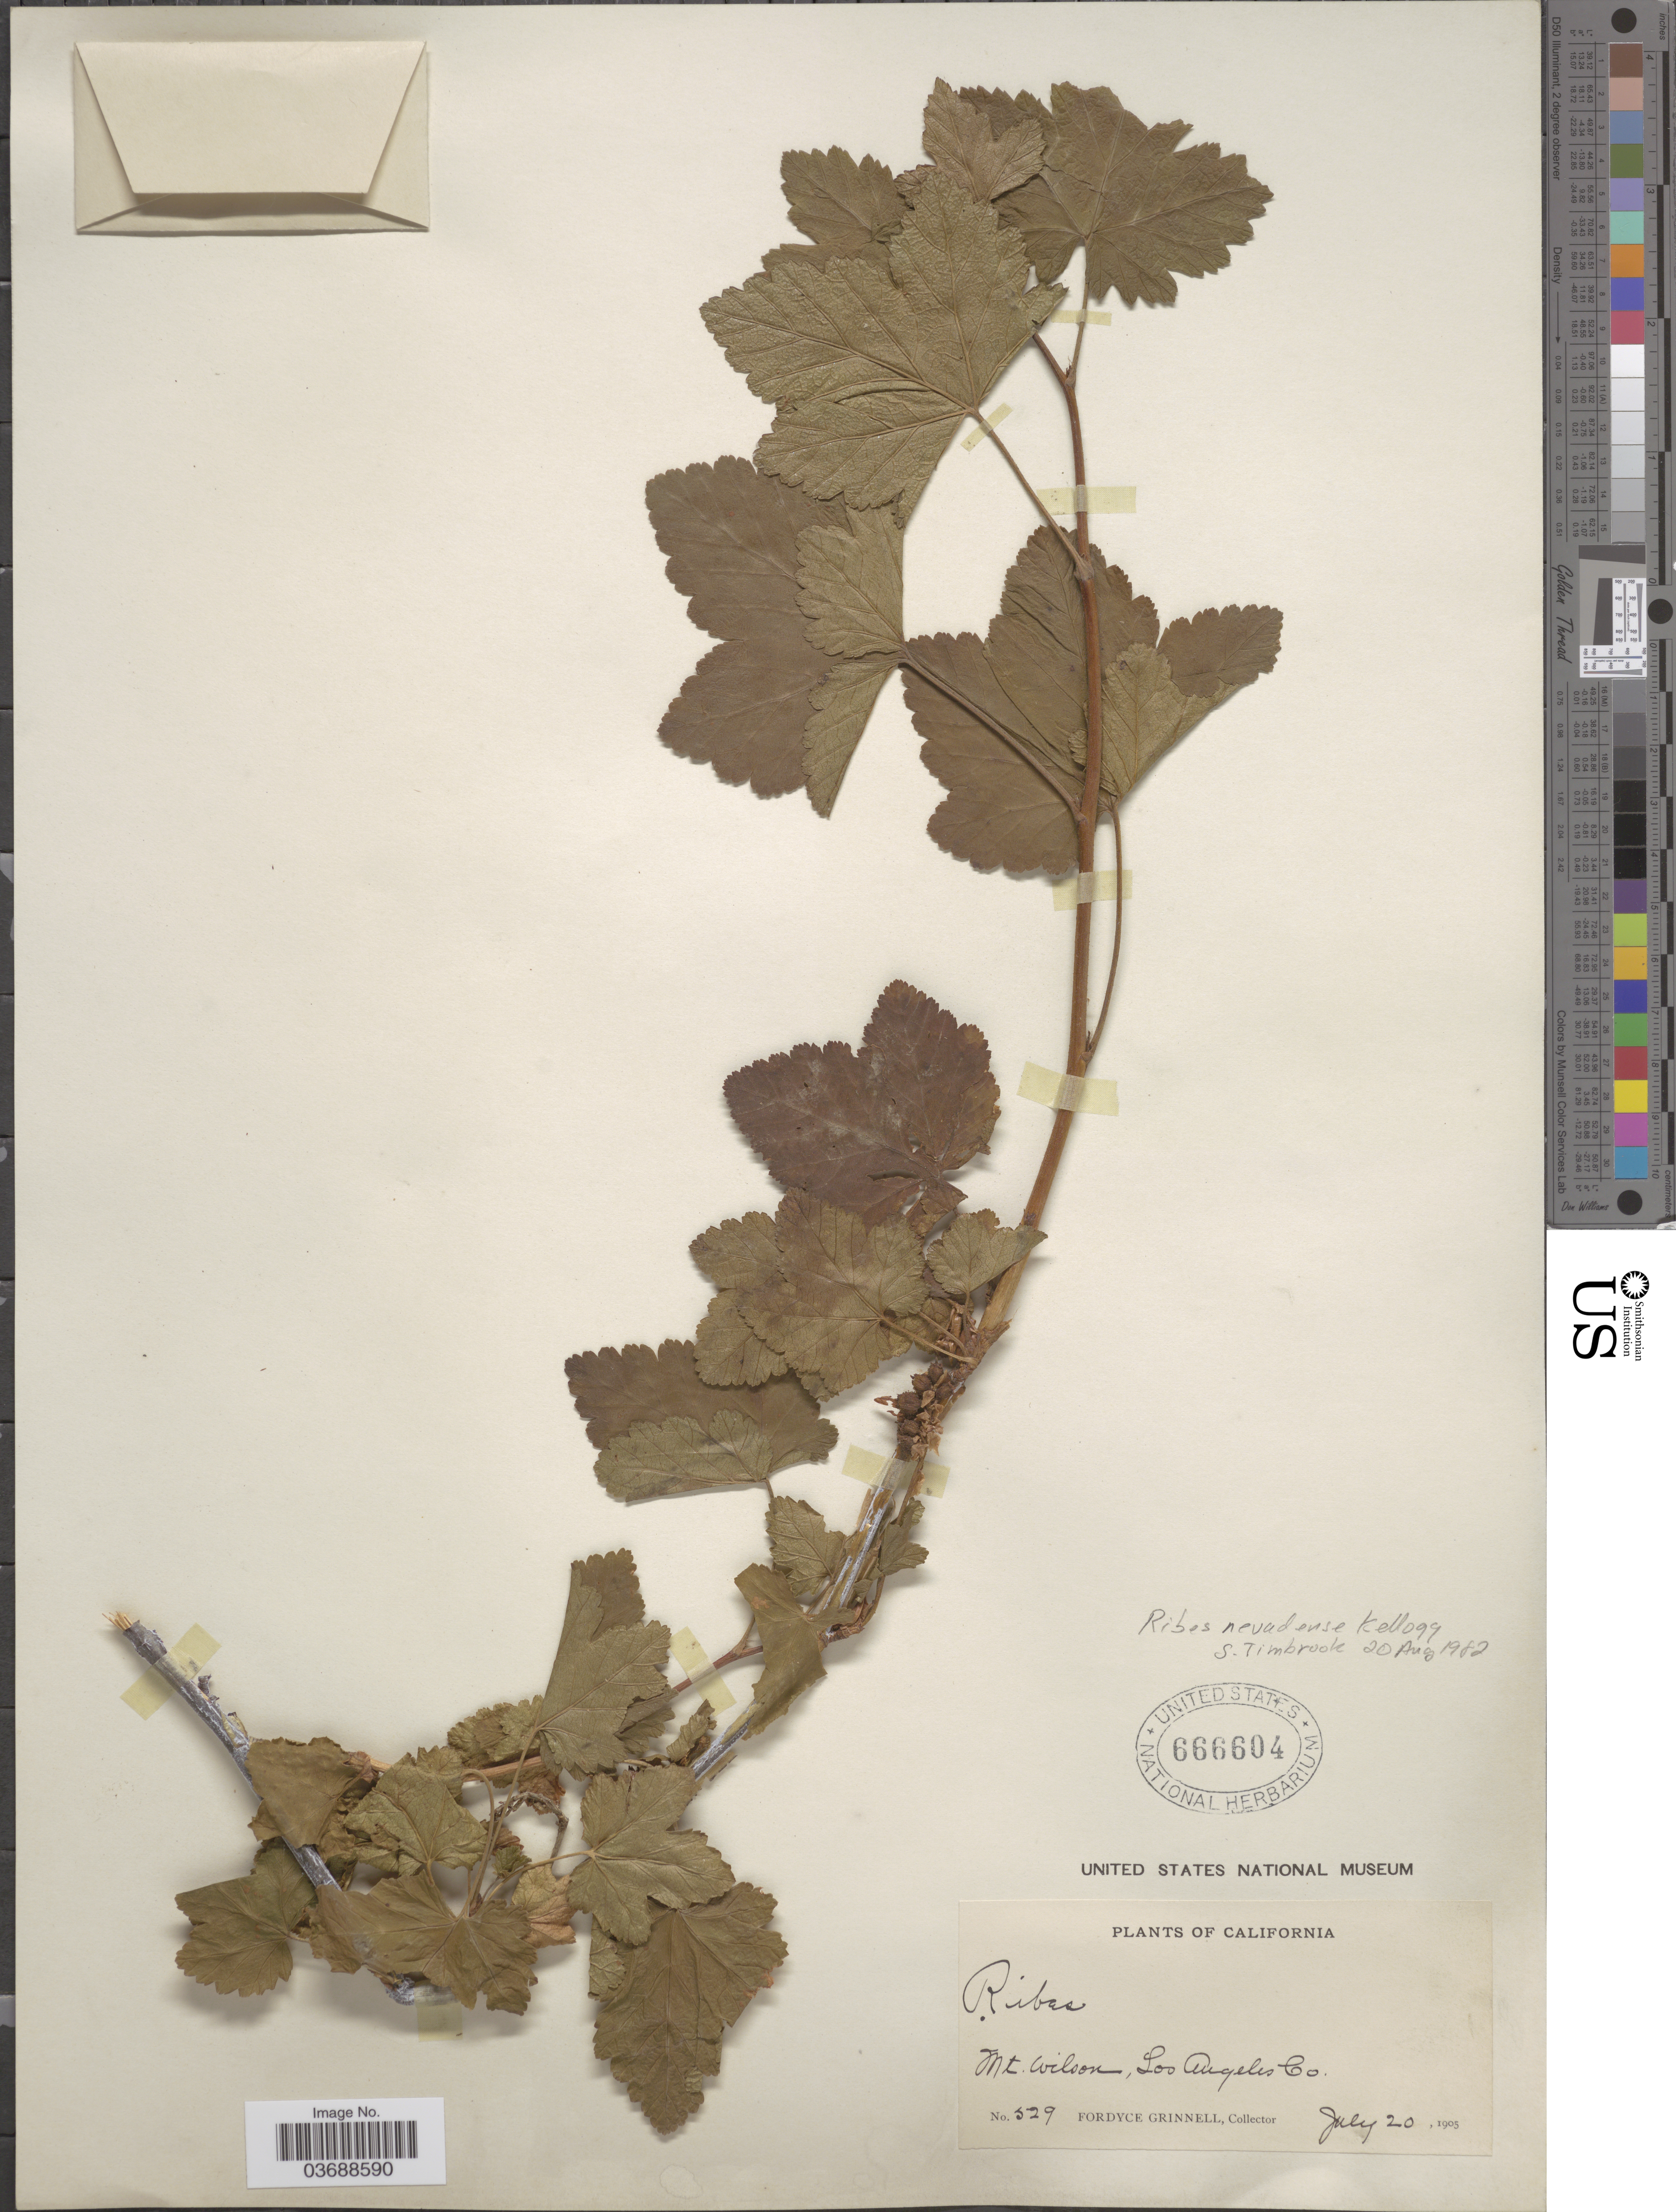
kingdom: Plantae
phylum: Tracheophyta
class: Magnoliopsida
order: Saxifragales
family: Grossulariaceae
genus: Ribes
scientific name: Ribes nevadense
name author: Kellogg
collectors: F. Grinnell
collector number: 529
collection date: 1905-07-20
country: United States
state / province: California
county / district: Los Angeles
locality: Mt. Wilson, Los Angeles Co.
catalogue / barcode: US 666604